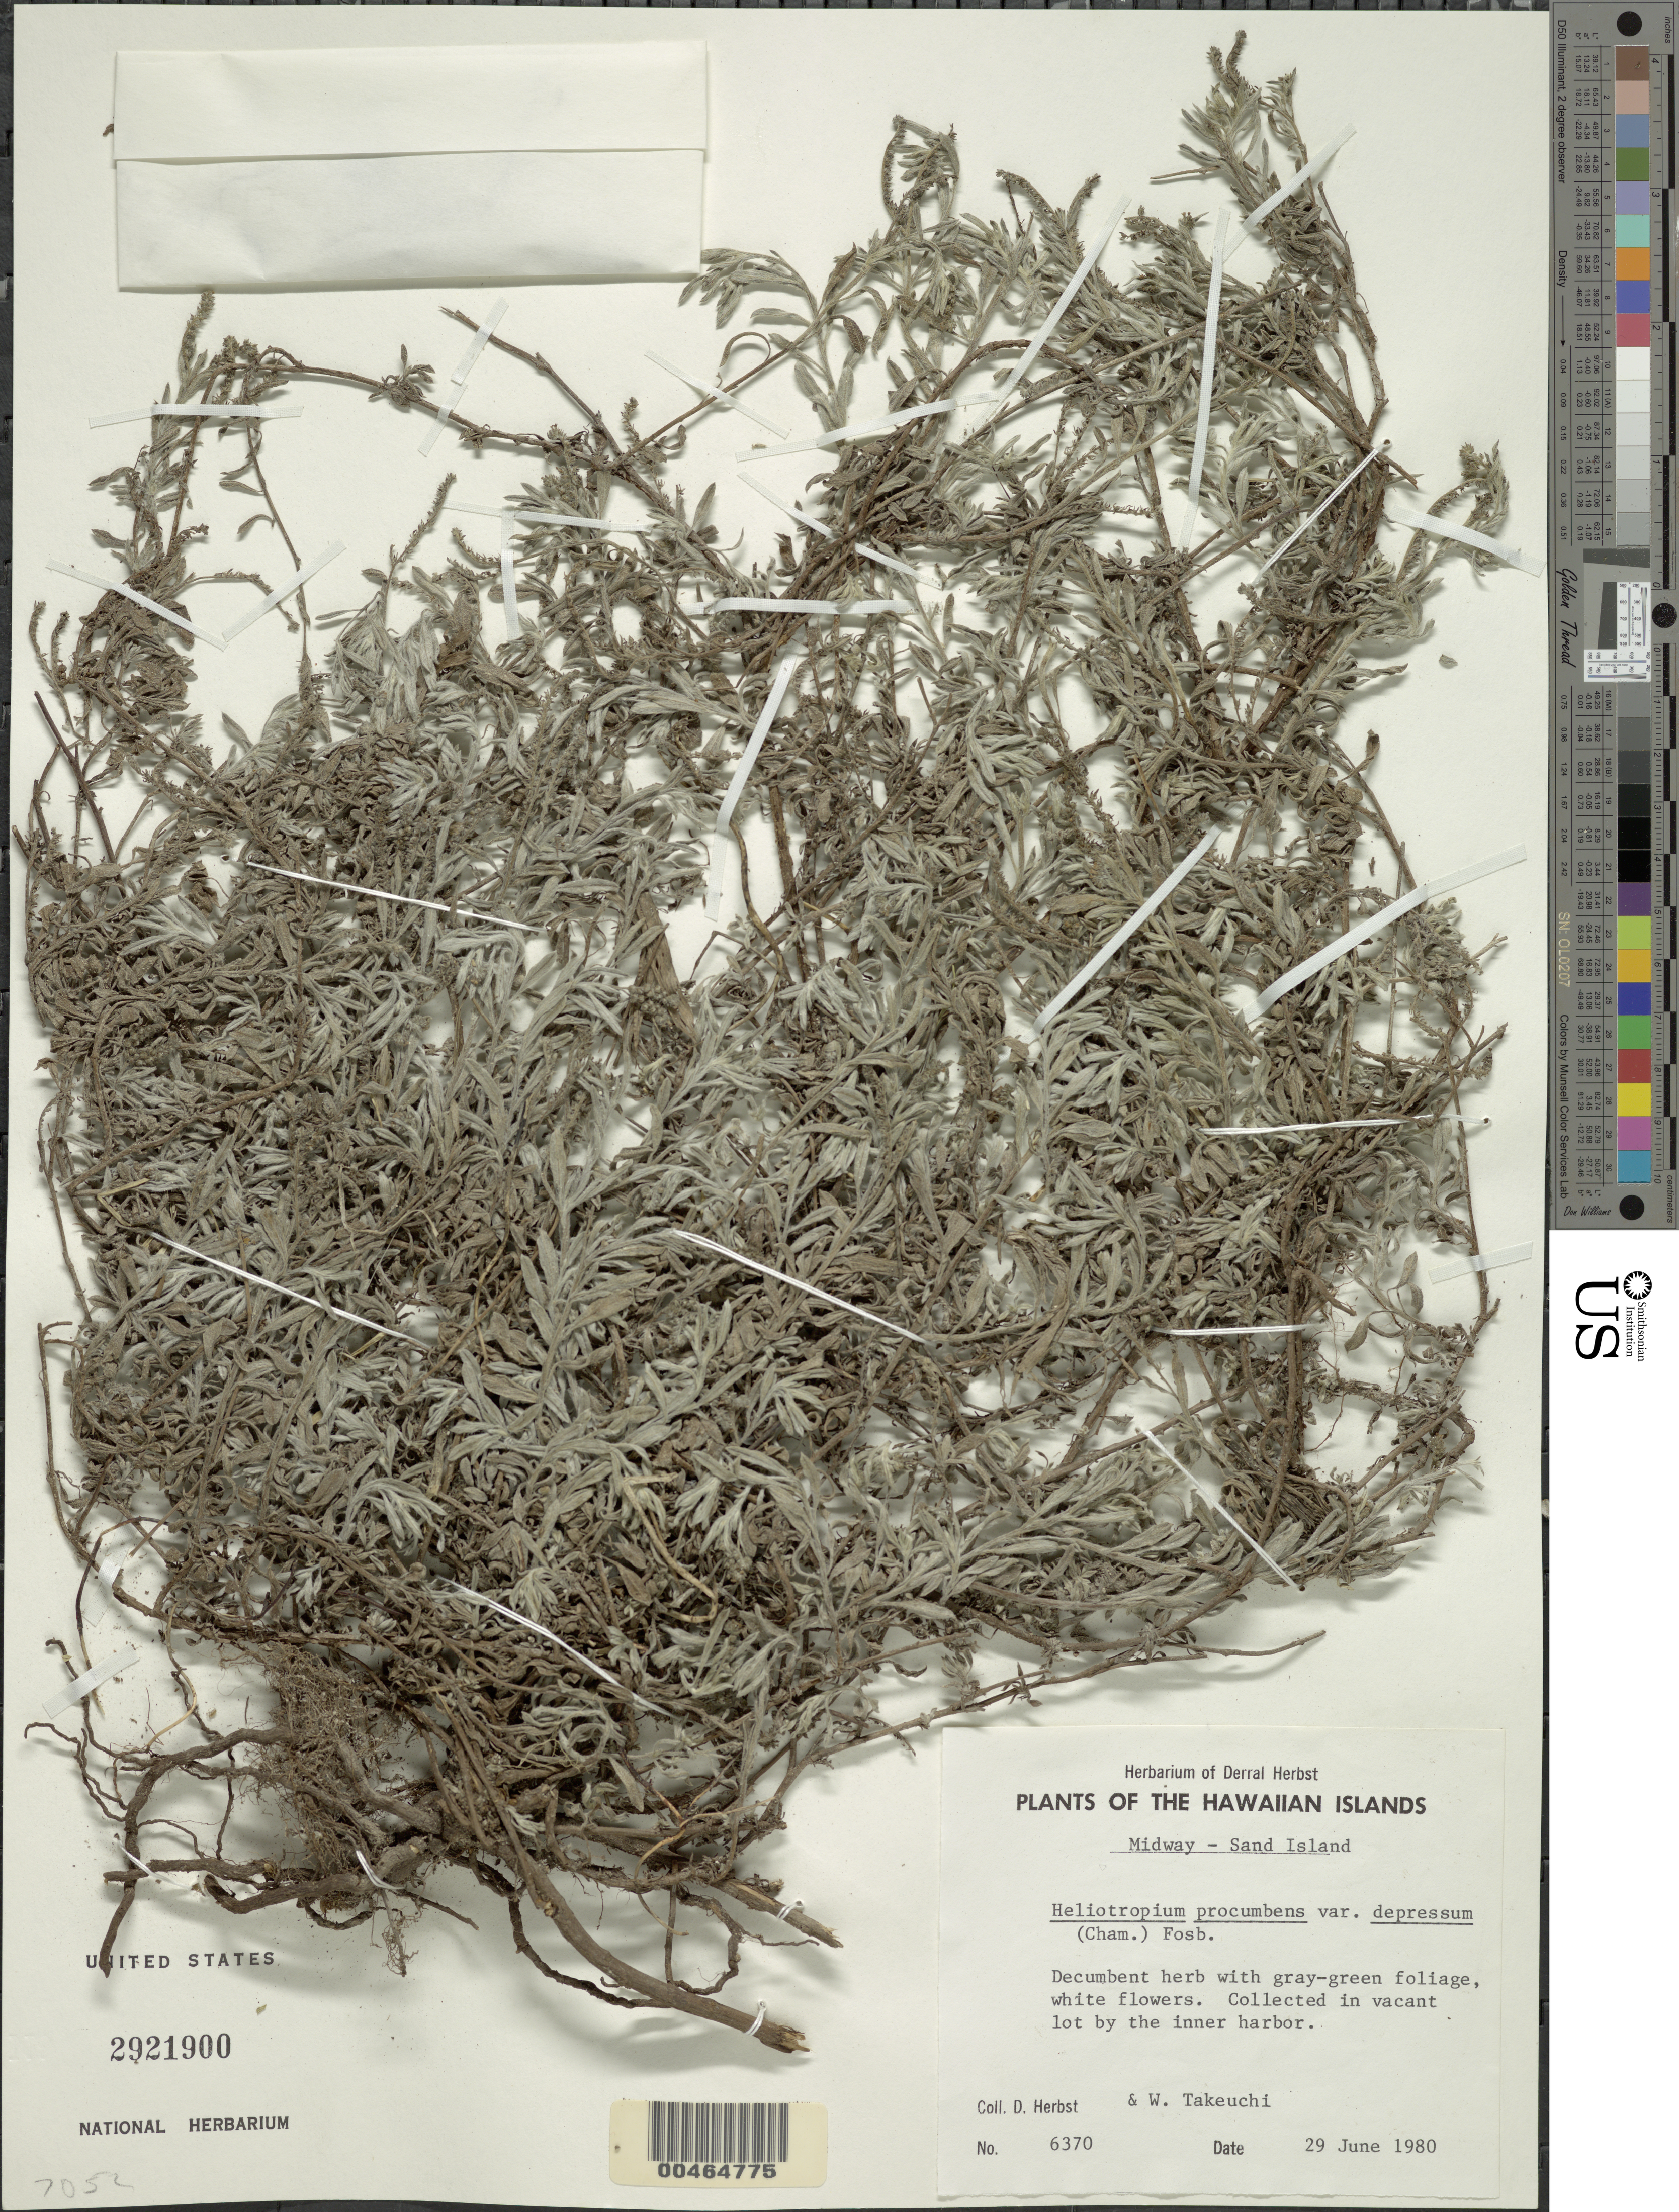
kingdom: Plantae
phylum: Tracheophyta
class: Magnoliopsida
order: Boraginales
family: Heliotropiaceae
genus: Euploca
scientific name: Euploca procumbens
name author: (Mill.) Diane & Hilger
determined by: Wagner, W. L., (BOT), Smithsonian Institution - National Museum of Natural History (UNITED STATES)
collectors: D. R. Herbst & W. N. Takeuchi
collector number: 6370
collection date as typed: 29 Jun 1980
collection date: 1980-06-29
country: U.S. Administered Pacific Islands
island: Midway Atoll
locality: Sand Islet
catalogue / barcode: US 2921900